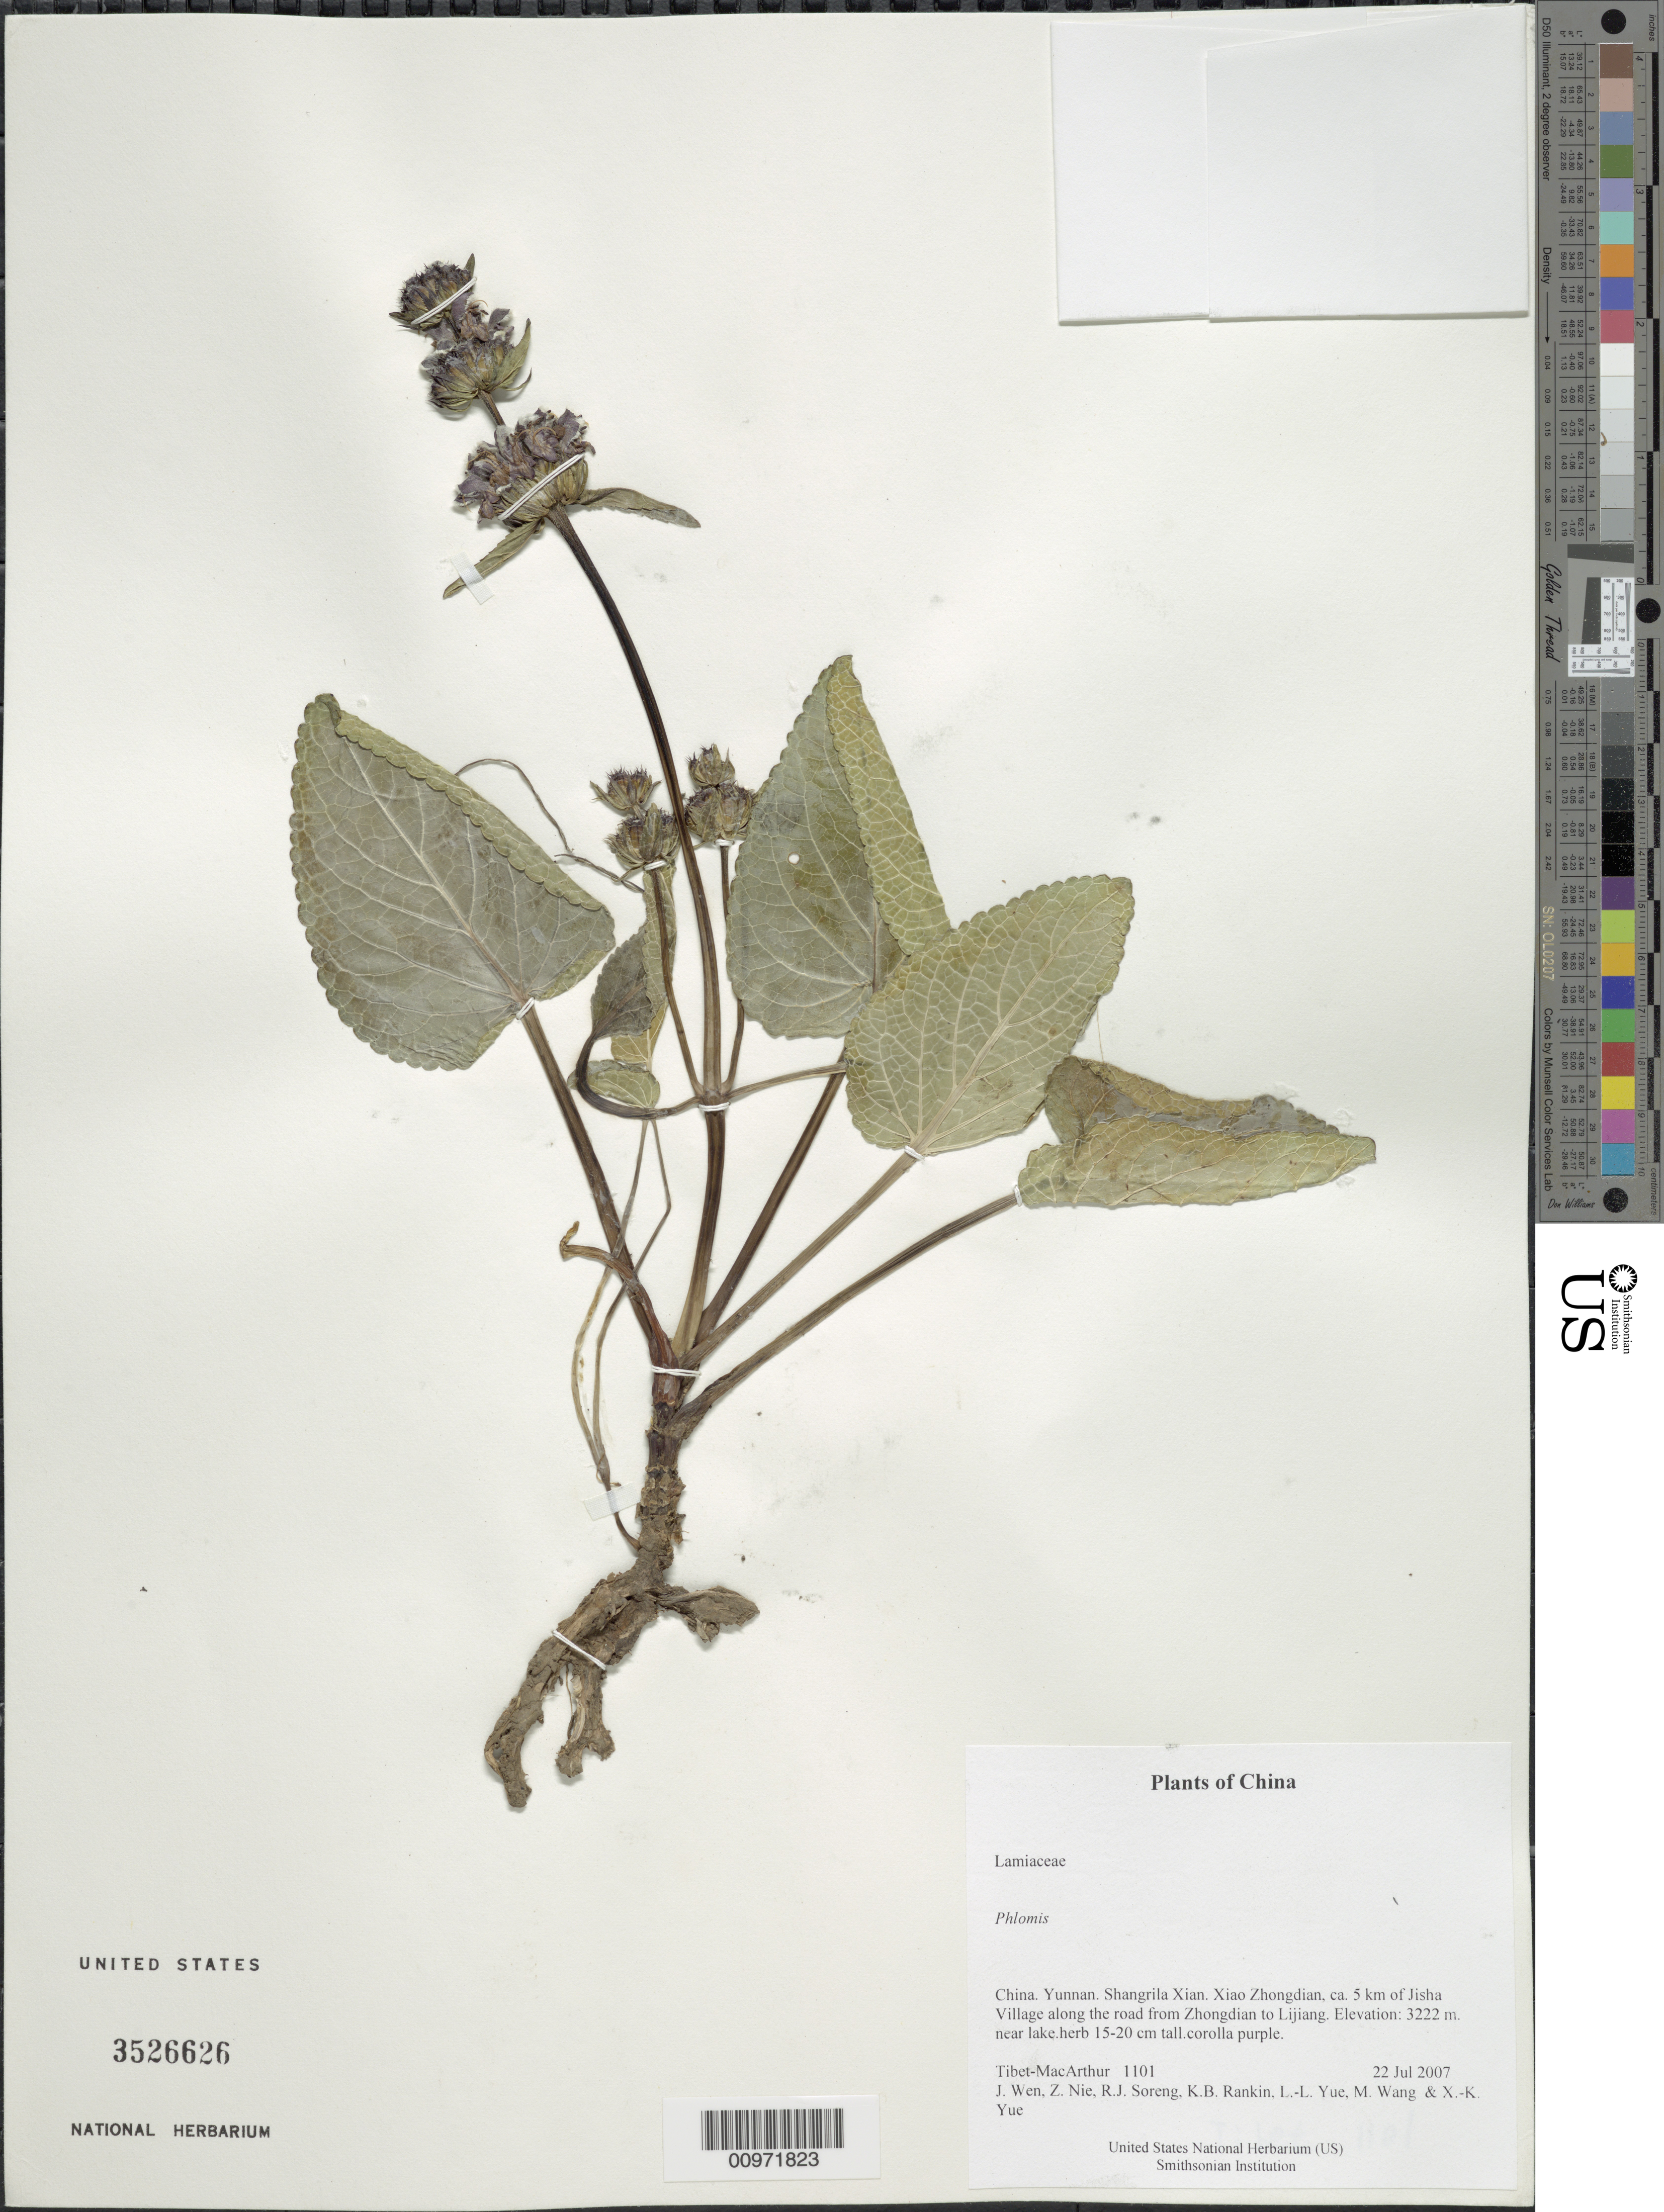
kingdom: Plantae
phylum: Tracheophyta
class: Magnoliopsida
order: Lamiales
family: Lamiaceae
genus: Phlomis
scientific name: Phlomis sp.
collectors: Tibet-MacArthur, J. Wen, Z. Nie, R. J. Soreng, K. Rankin, L. Yue, M. Wang & X. Yue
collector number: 1101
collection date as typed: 22 Jul 2007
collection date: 2007-07-22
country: China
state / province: Yunnan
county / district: Shangrila Xian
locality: Xiao Zhongdian, ca. 5 km of Jisha Village along the road from Zhongdian to Lijiang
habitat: near lake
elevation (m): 3222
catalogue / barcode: US 3526626